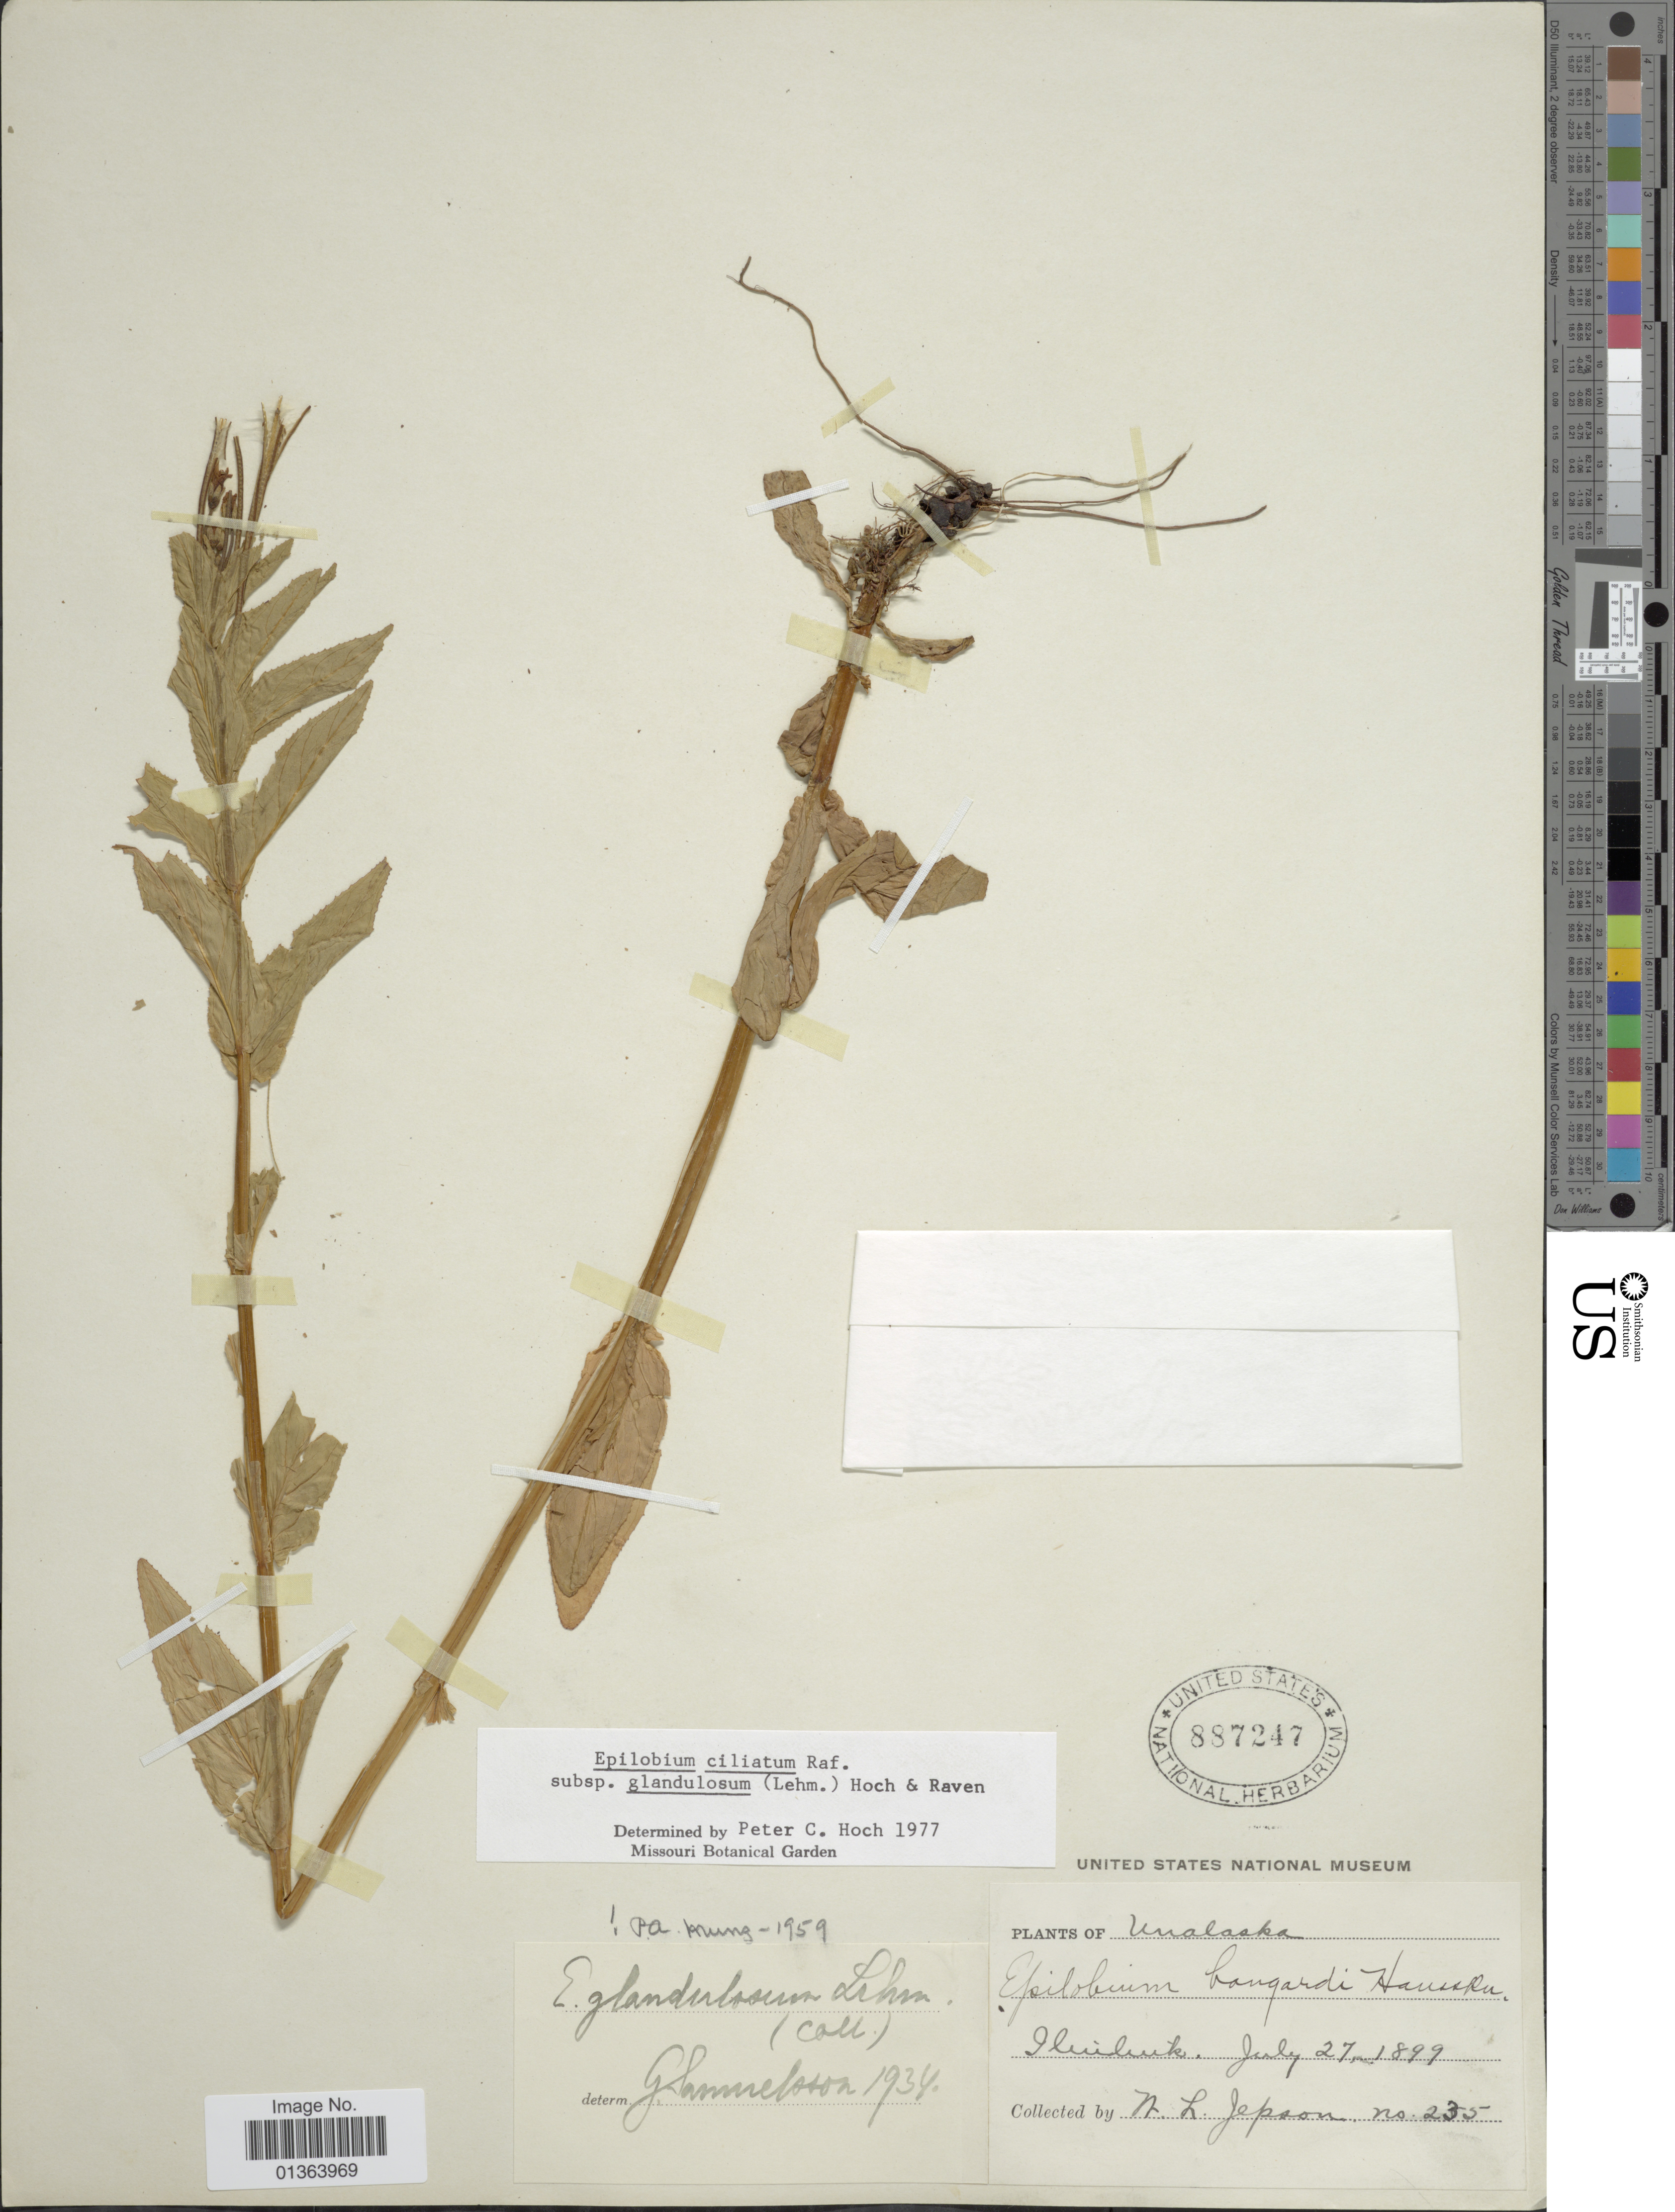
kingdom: Plantae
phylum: Tracheophyta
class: Magnoliopsida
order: Myrtales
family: Onagraceae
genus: Epilobium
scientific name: Epilobium ciliatum subsp. glandulosum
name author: (Lehm.) Hoch & P.H. Raven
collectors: W. L. Jepson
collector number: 235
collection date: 1899-07-27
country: United States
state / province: Alaska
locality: Unalaska. Iliuliuk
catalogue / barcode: US 887247